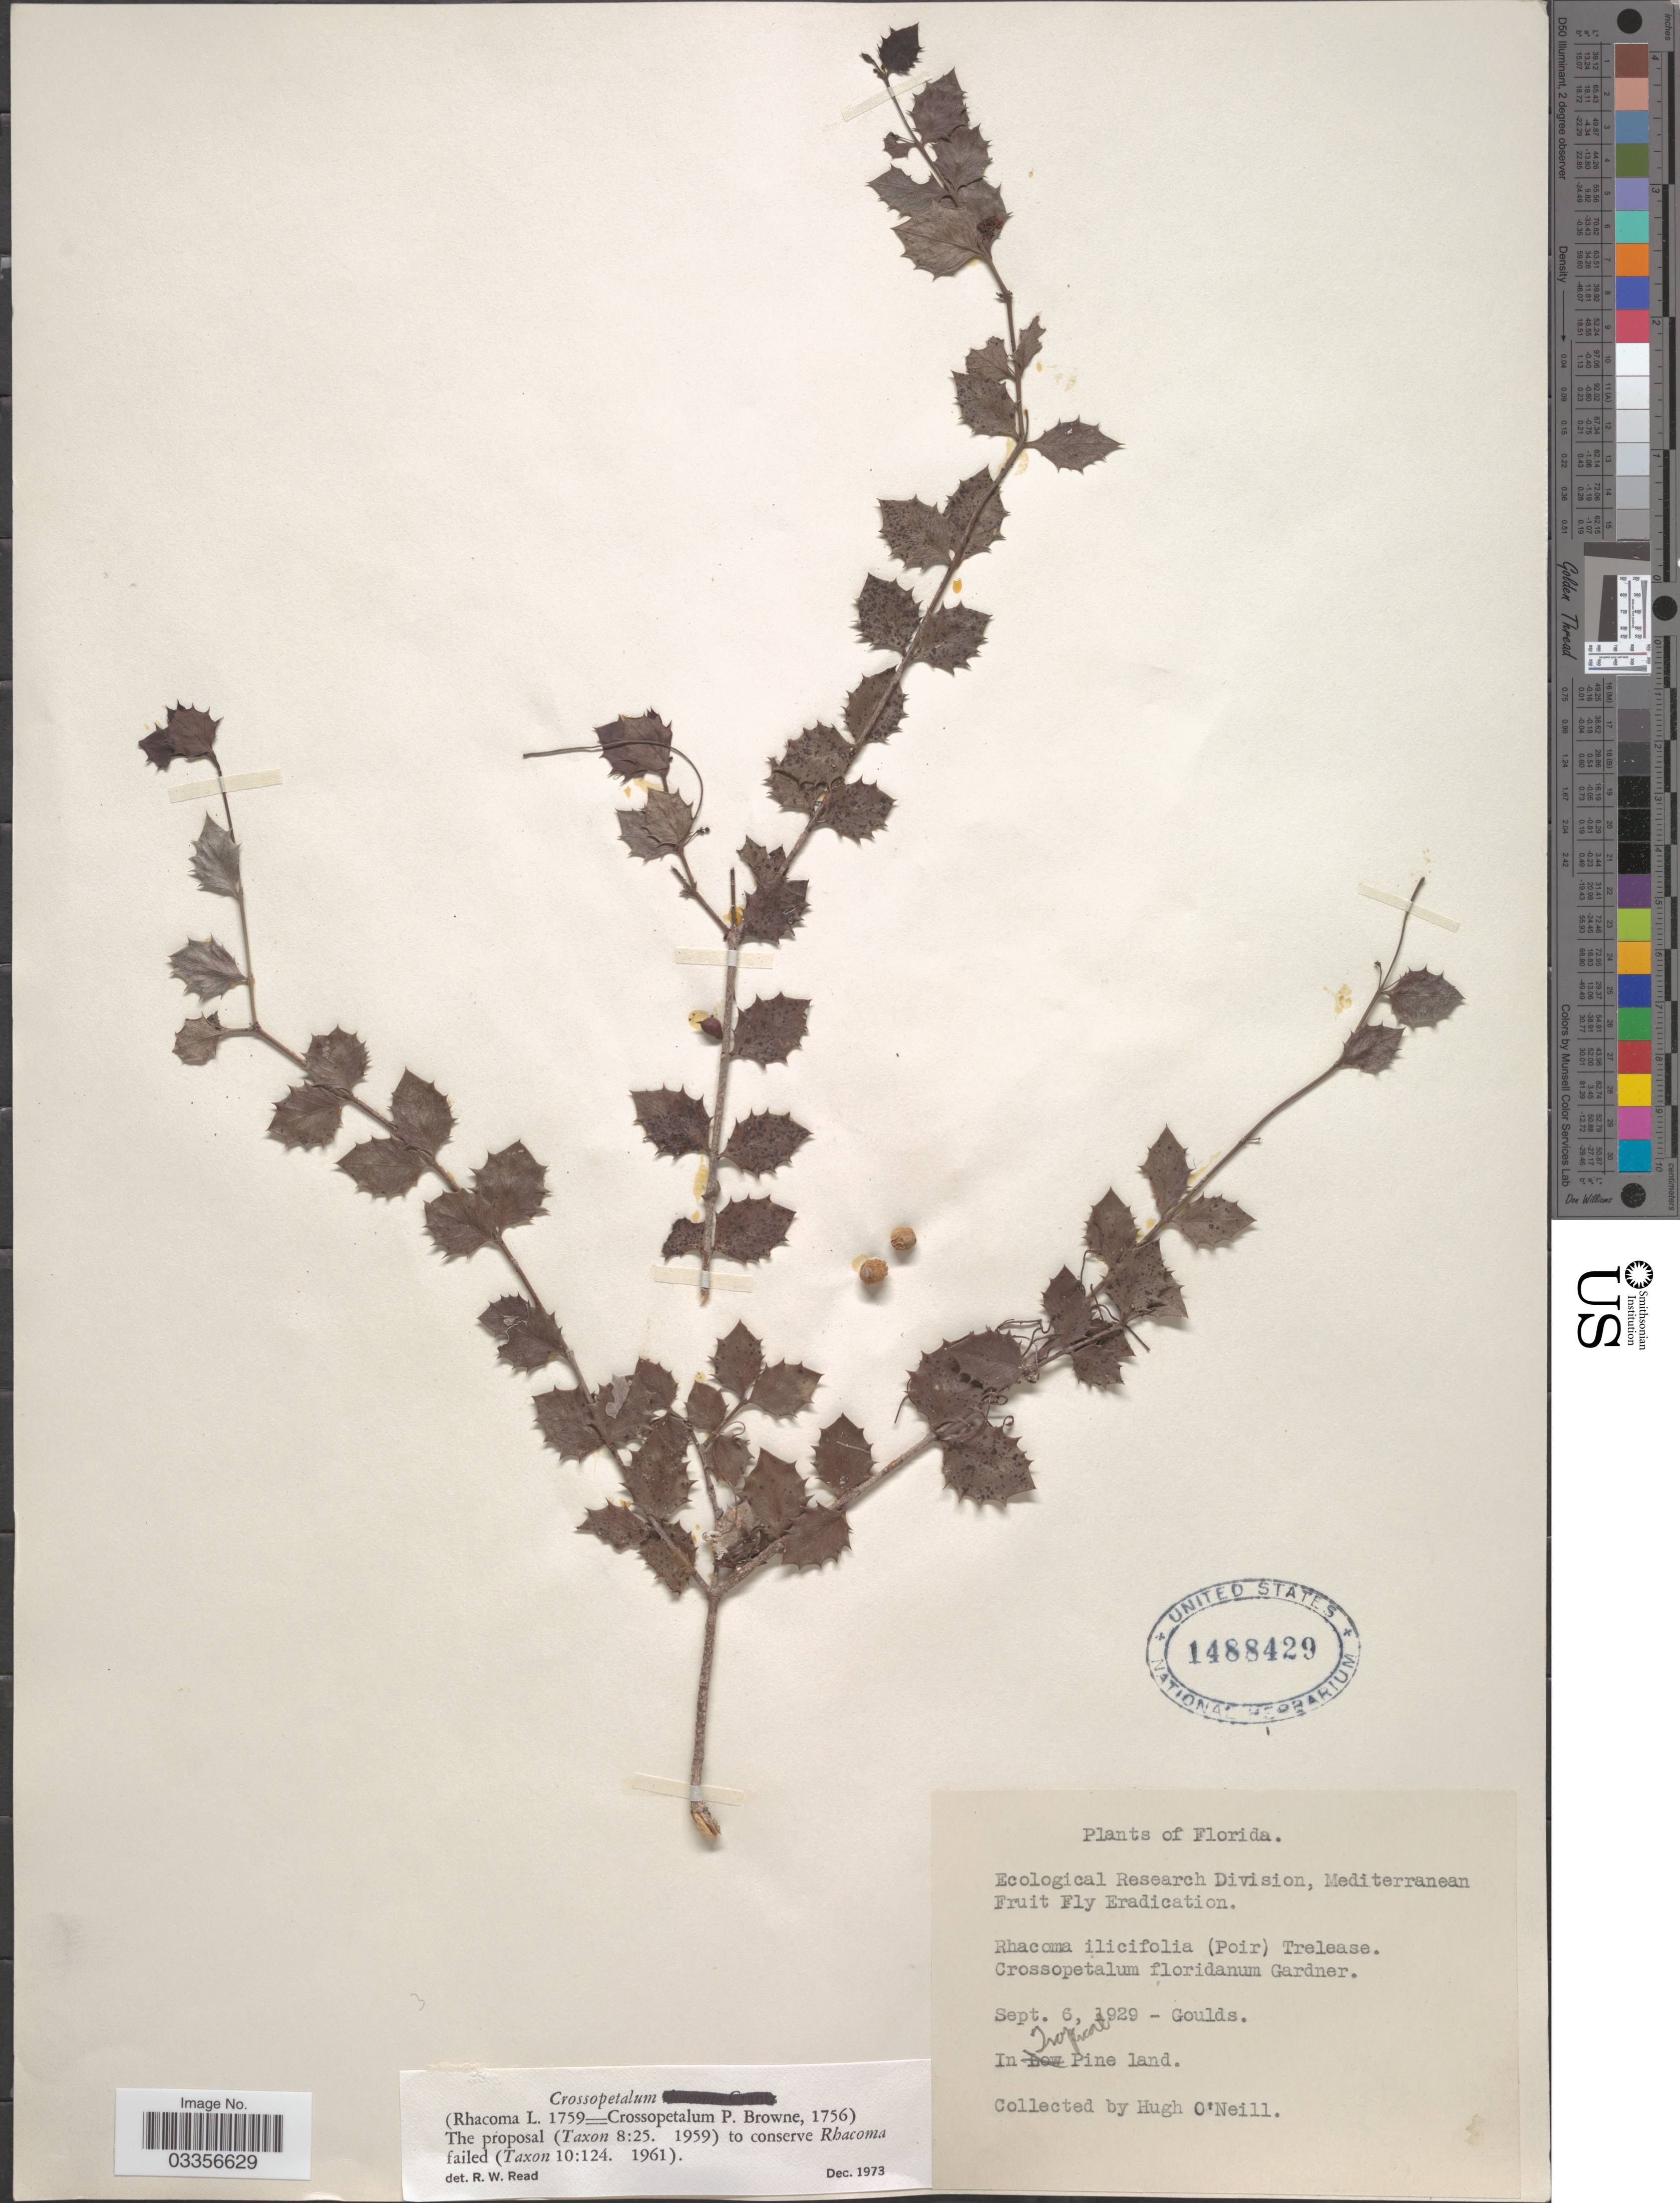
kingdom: Plantae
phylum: Tracheophyta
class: Magnoliopsida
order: Celastrales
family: Celastraceae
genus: Crossopetalum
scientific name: Crossopetalum ilicifolium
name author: (Poir.) Kuntze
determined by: Strong, Mark T., (BOT), Smithsonian Institution - National Museum of Natural History (UNITED STATES)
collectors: H. O'Neill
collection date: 1929-09-06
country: United States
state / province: Florida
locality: Goulds.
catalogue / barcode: US 1488429